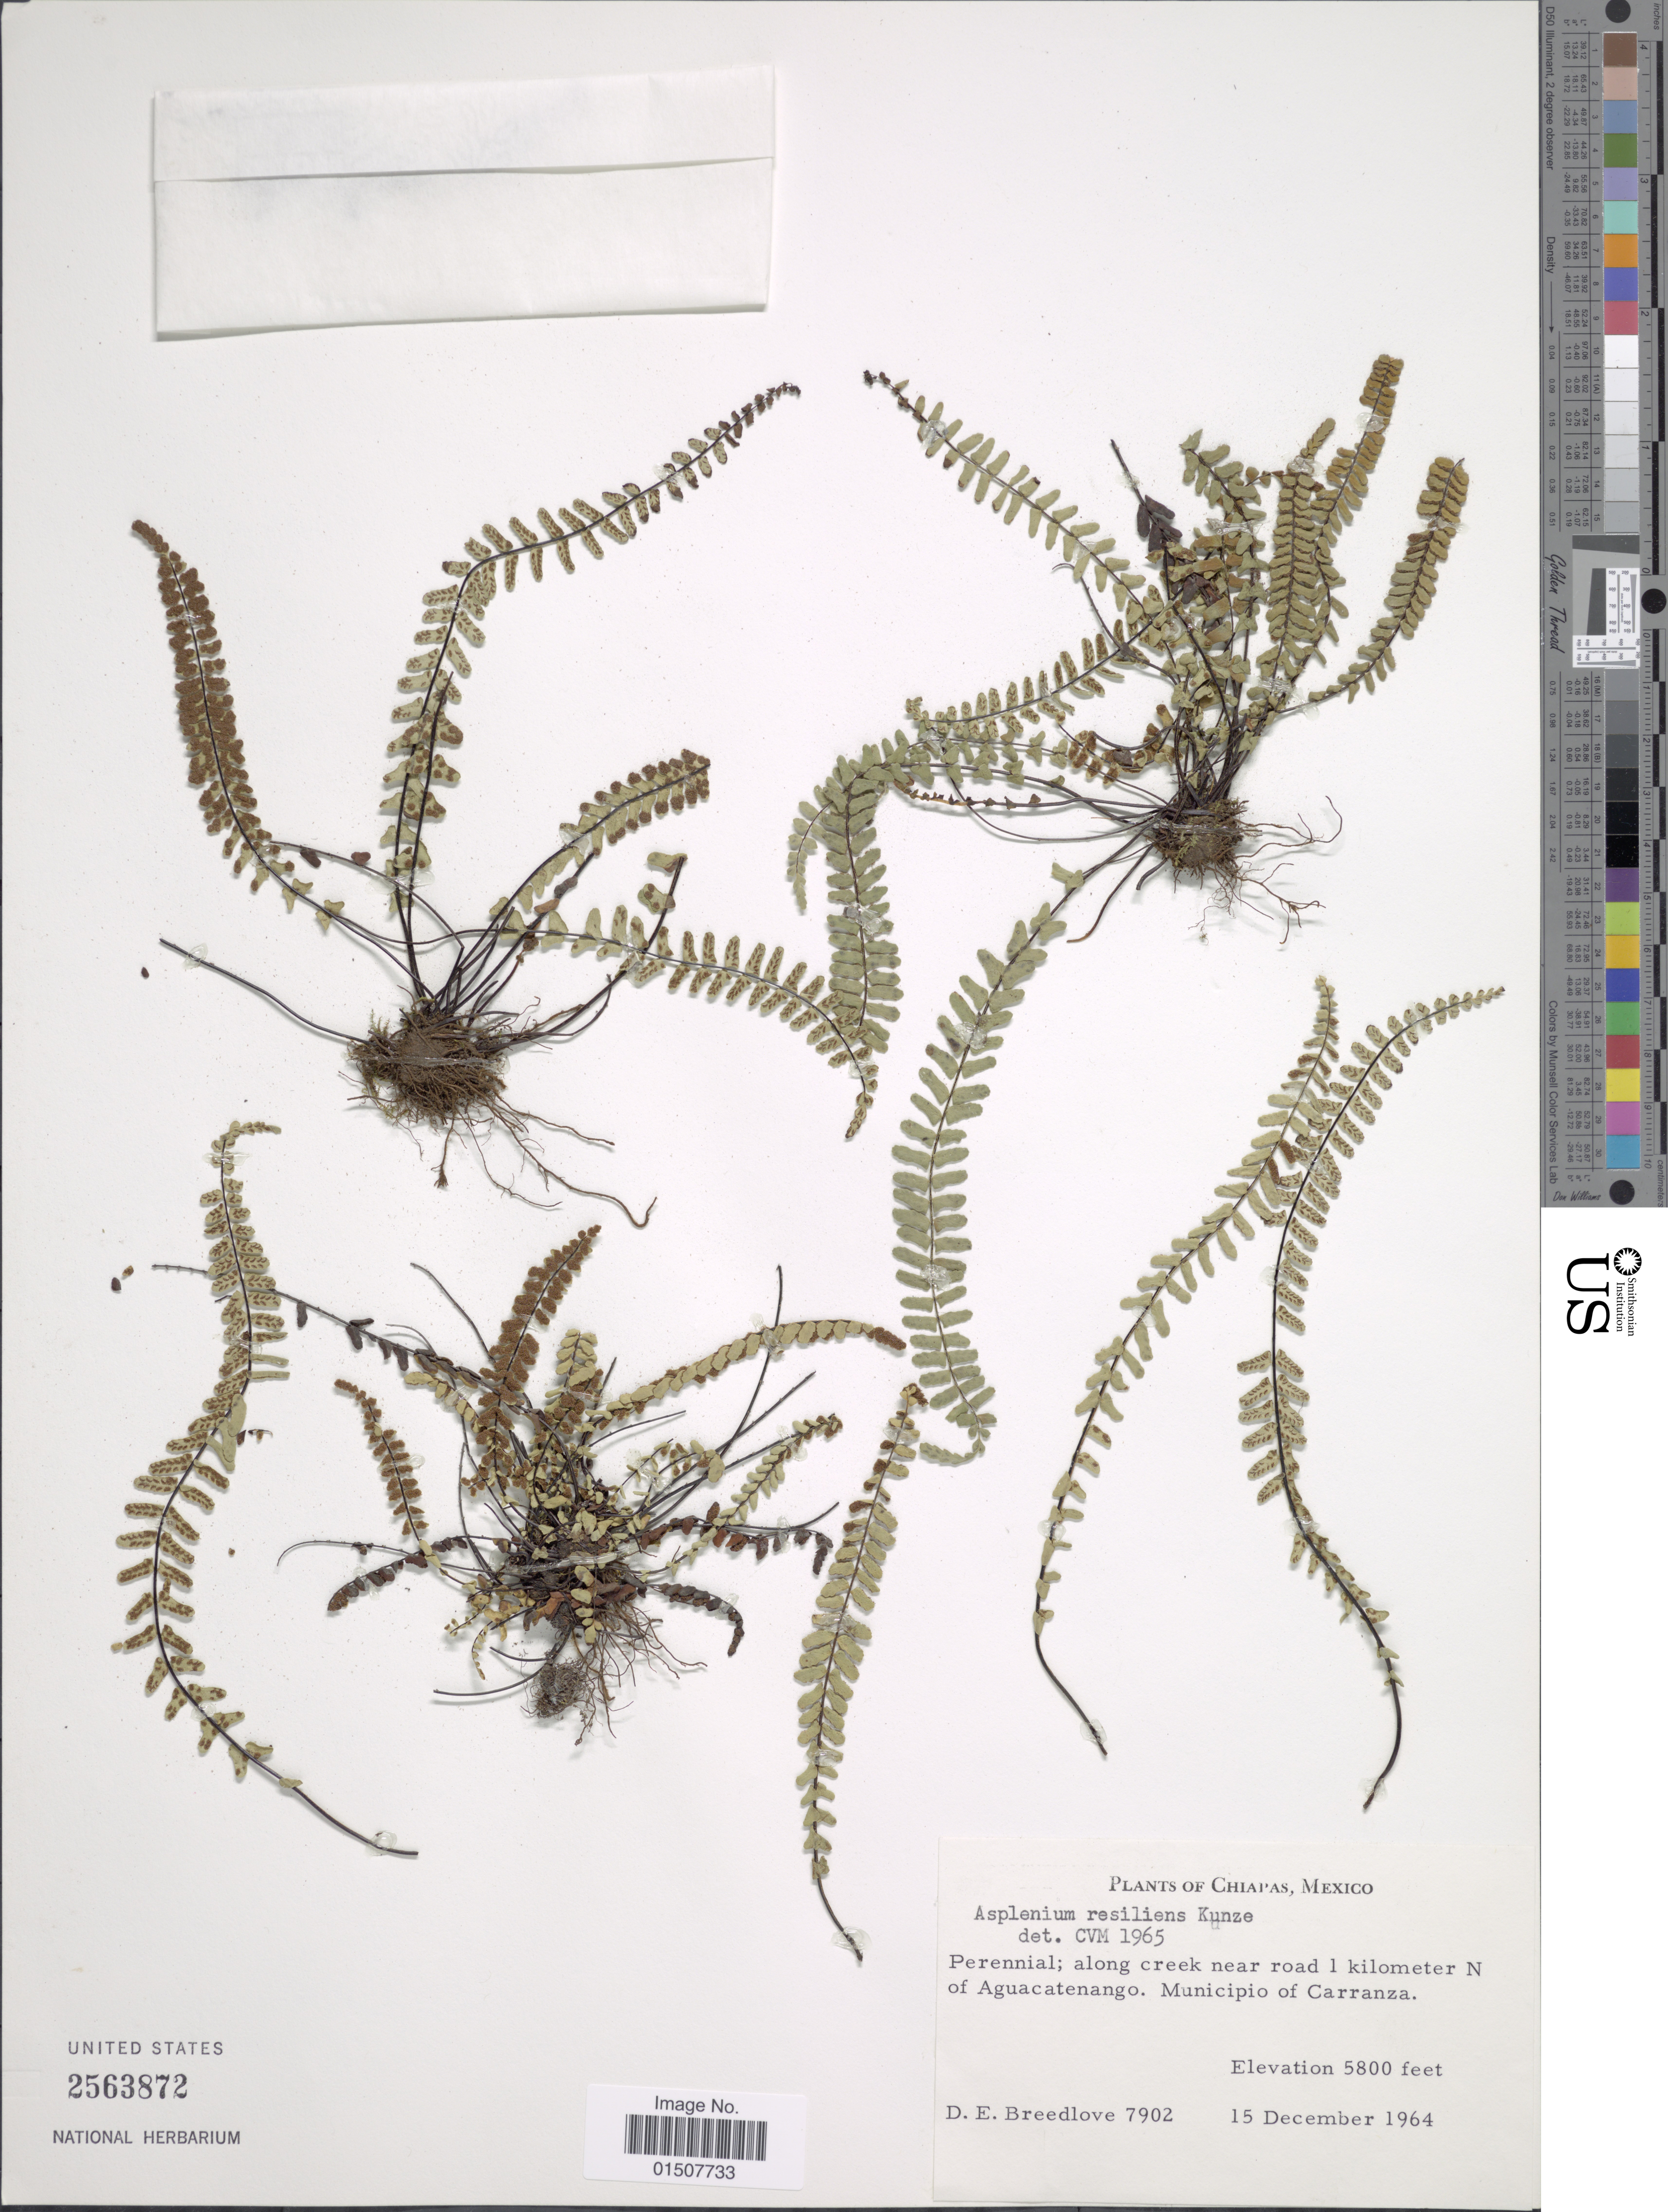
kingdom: Plantae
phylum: Tracheophyta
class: Polypodiopsida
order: Polypodiales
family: Aspleniaceae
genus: Asplenium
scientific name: Asplenium resiliens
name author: Kunze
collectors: D. E. Breedlove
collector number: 7902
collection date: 1964-12-15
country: Mexico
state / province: Chiapas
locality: Perennial; along near road 1 kilometer N of Aguacatenango. Municipio of Carranza.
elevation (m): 5800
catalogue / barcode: US 2563872